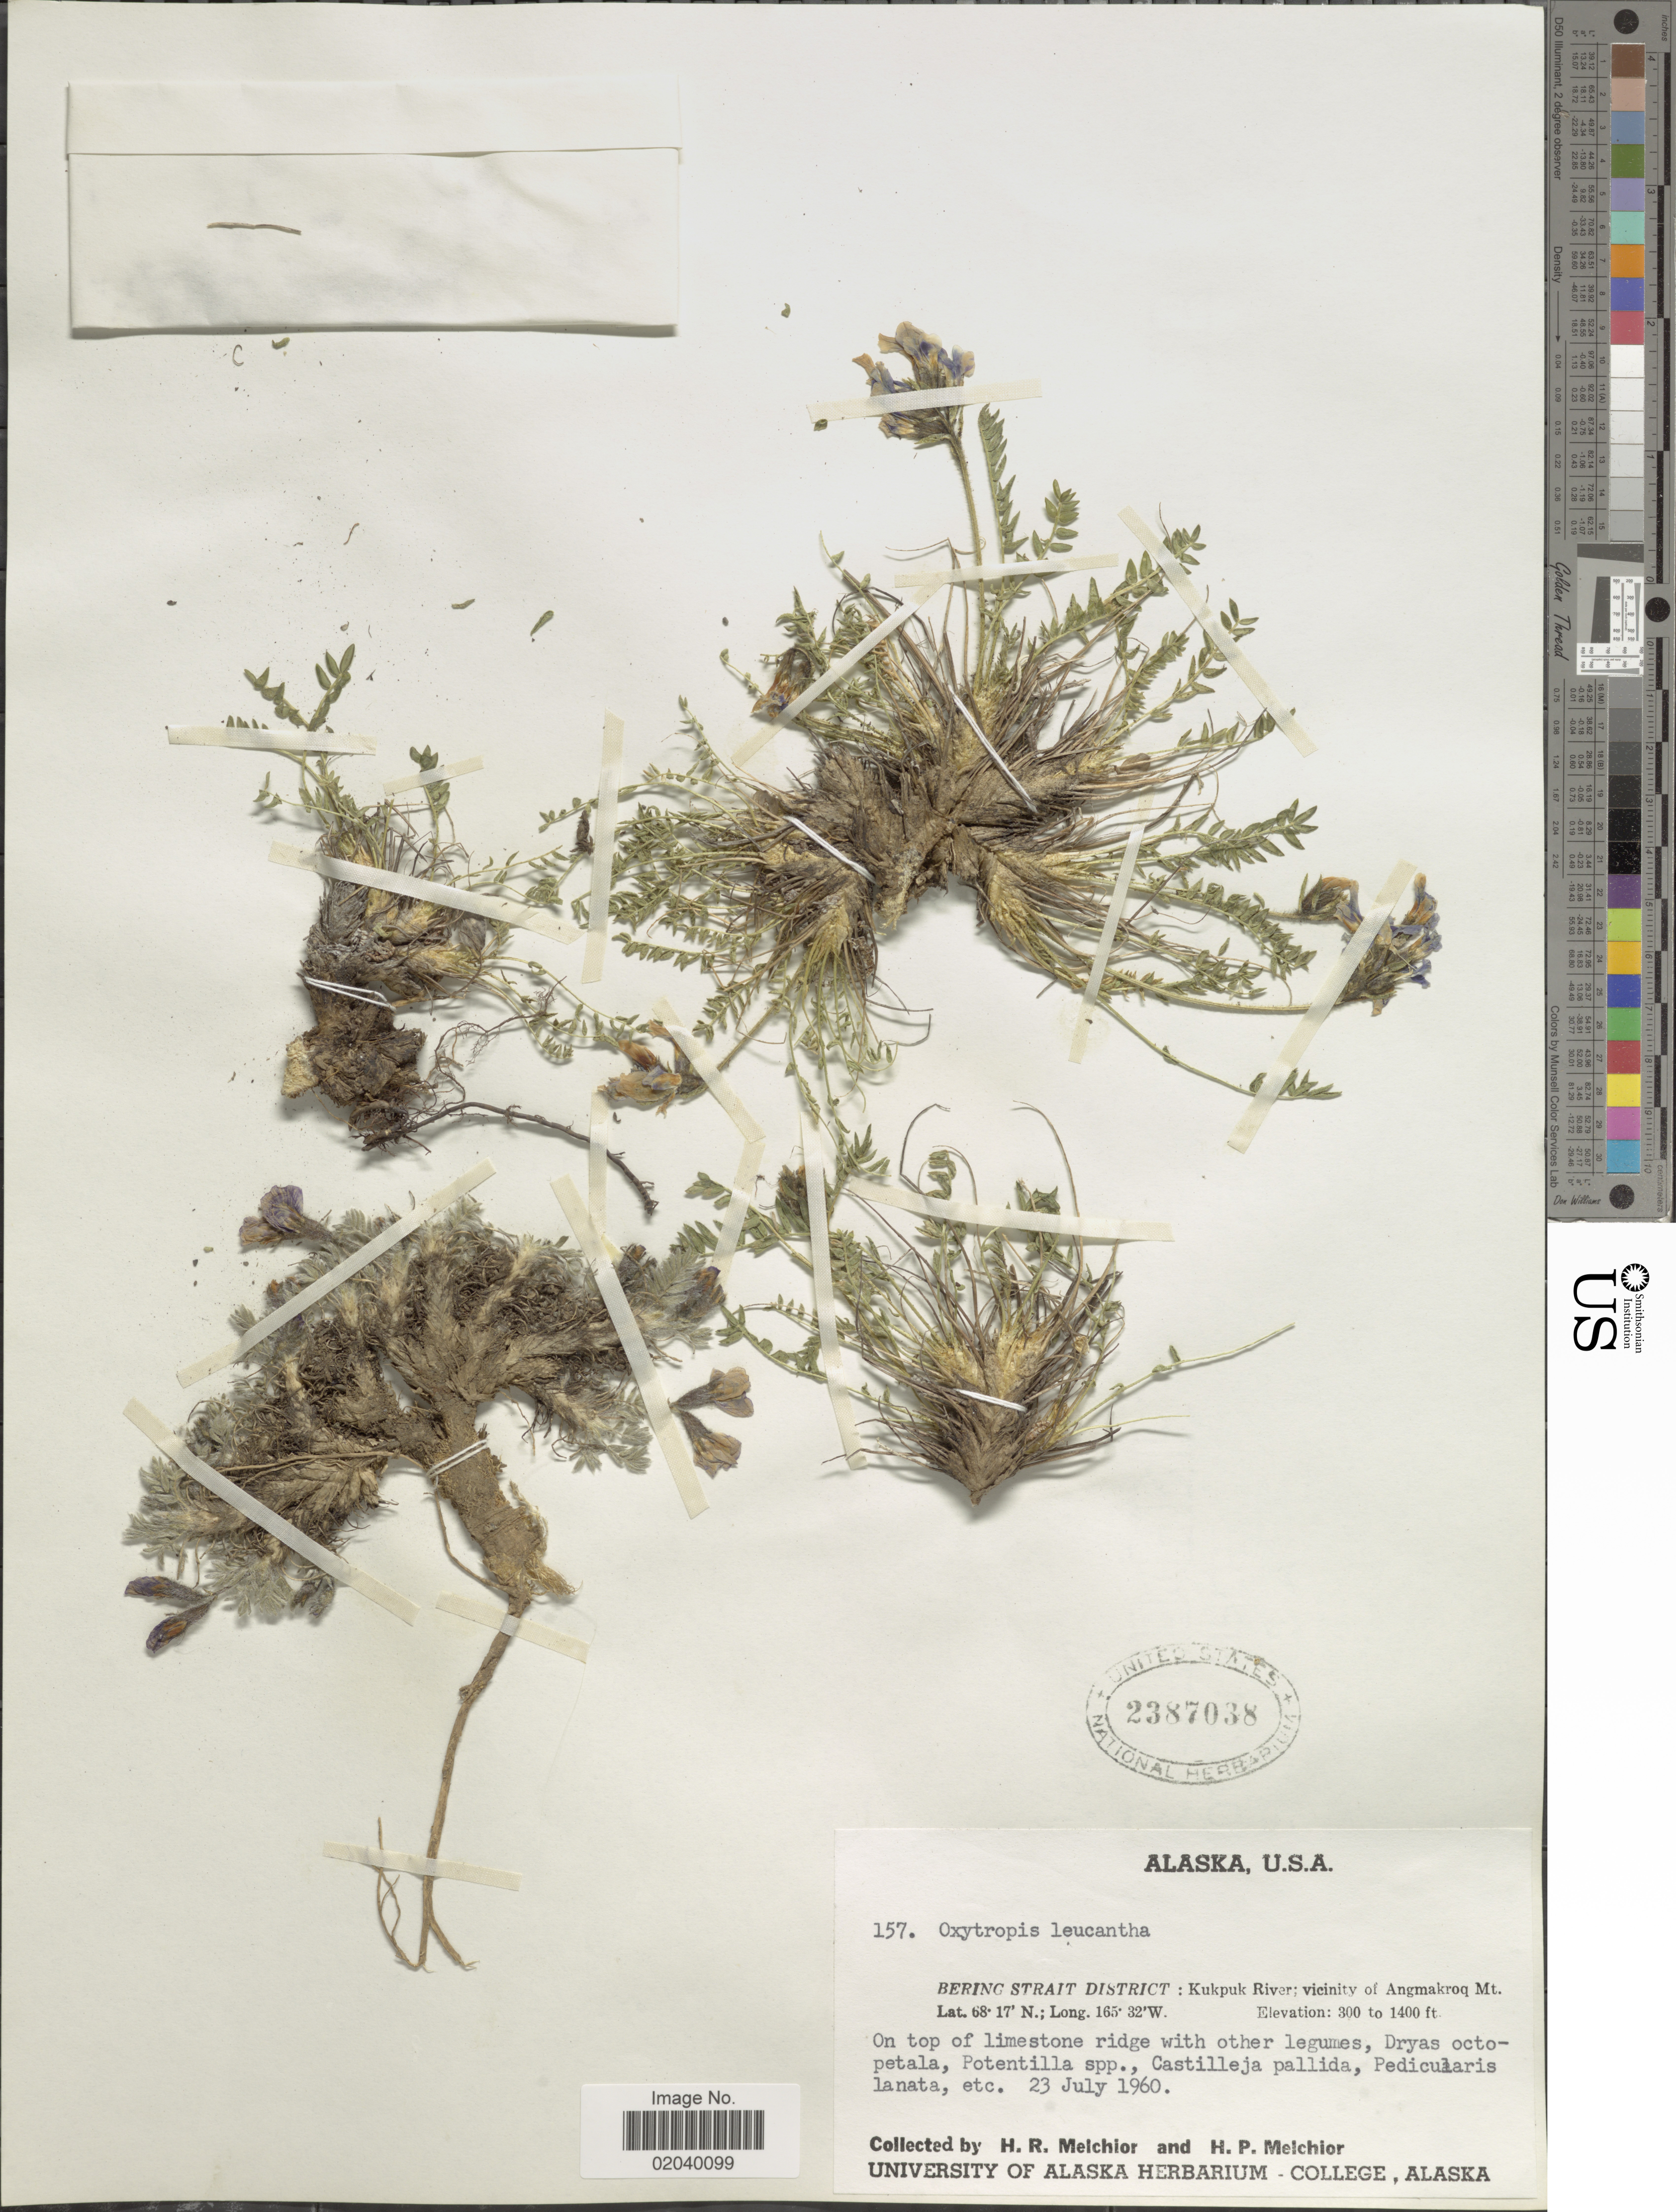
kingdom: Plantae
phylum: Tracheophyta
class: Magnoliopsida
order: Fabales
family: Fabaceae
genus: Oxytropis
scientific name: Oxytropis leucantha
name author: (Pall.) Pers.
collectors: H. R. Melchior & H. P. Melchior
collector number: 157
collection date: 1960-07-23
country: United States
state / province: Alaska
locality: Bering Strait District: Kukpuk River; vicinity of Angamakroq Mt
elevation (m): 91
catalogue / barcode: US 2387038